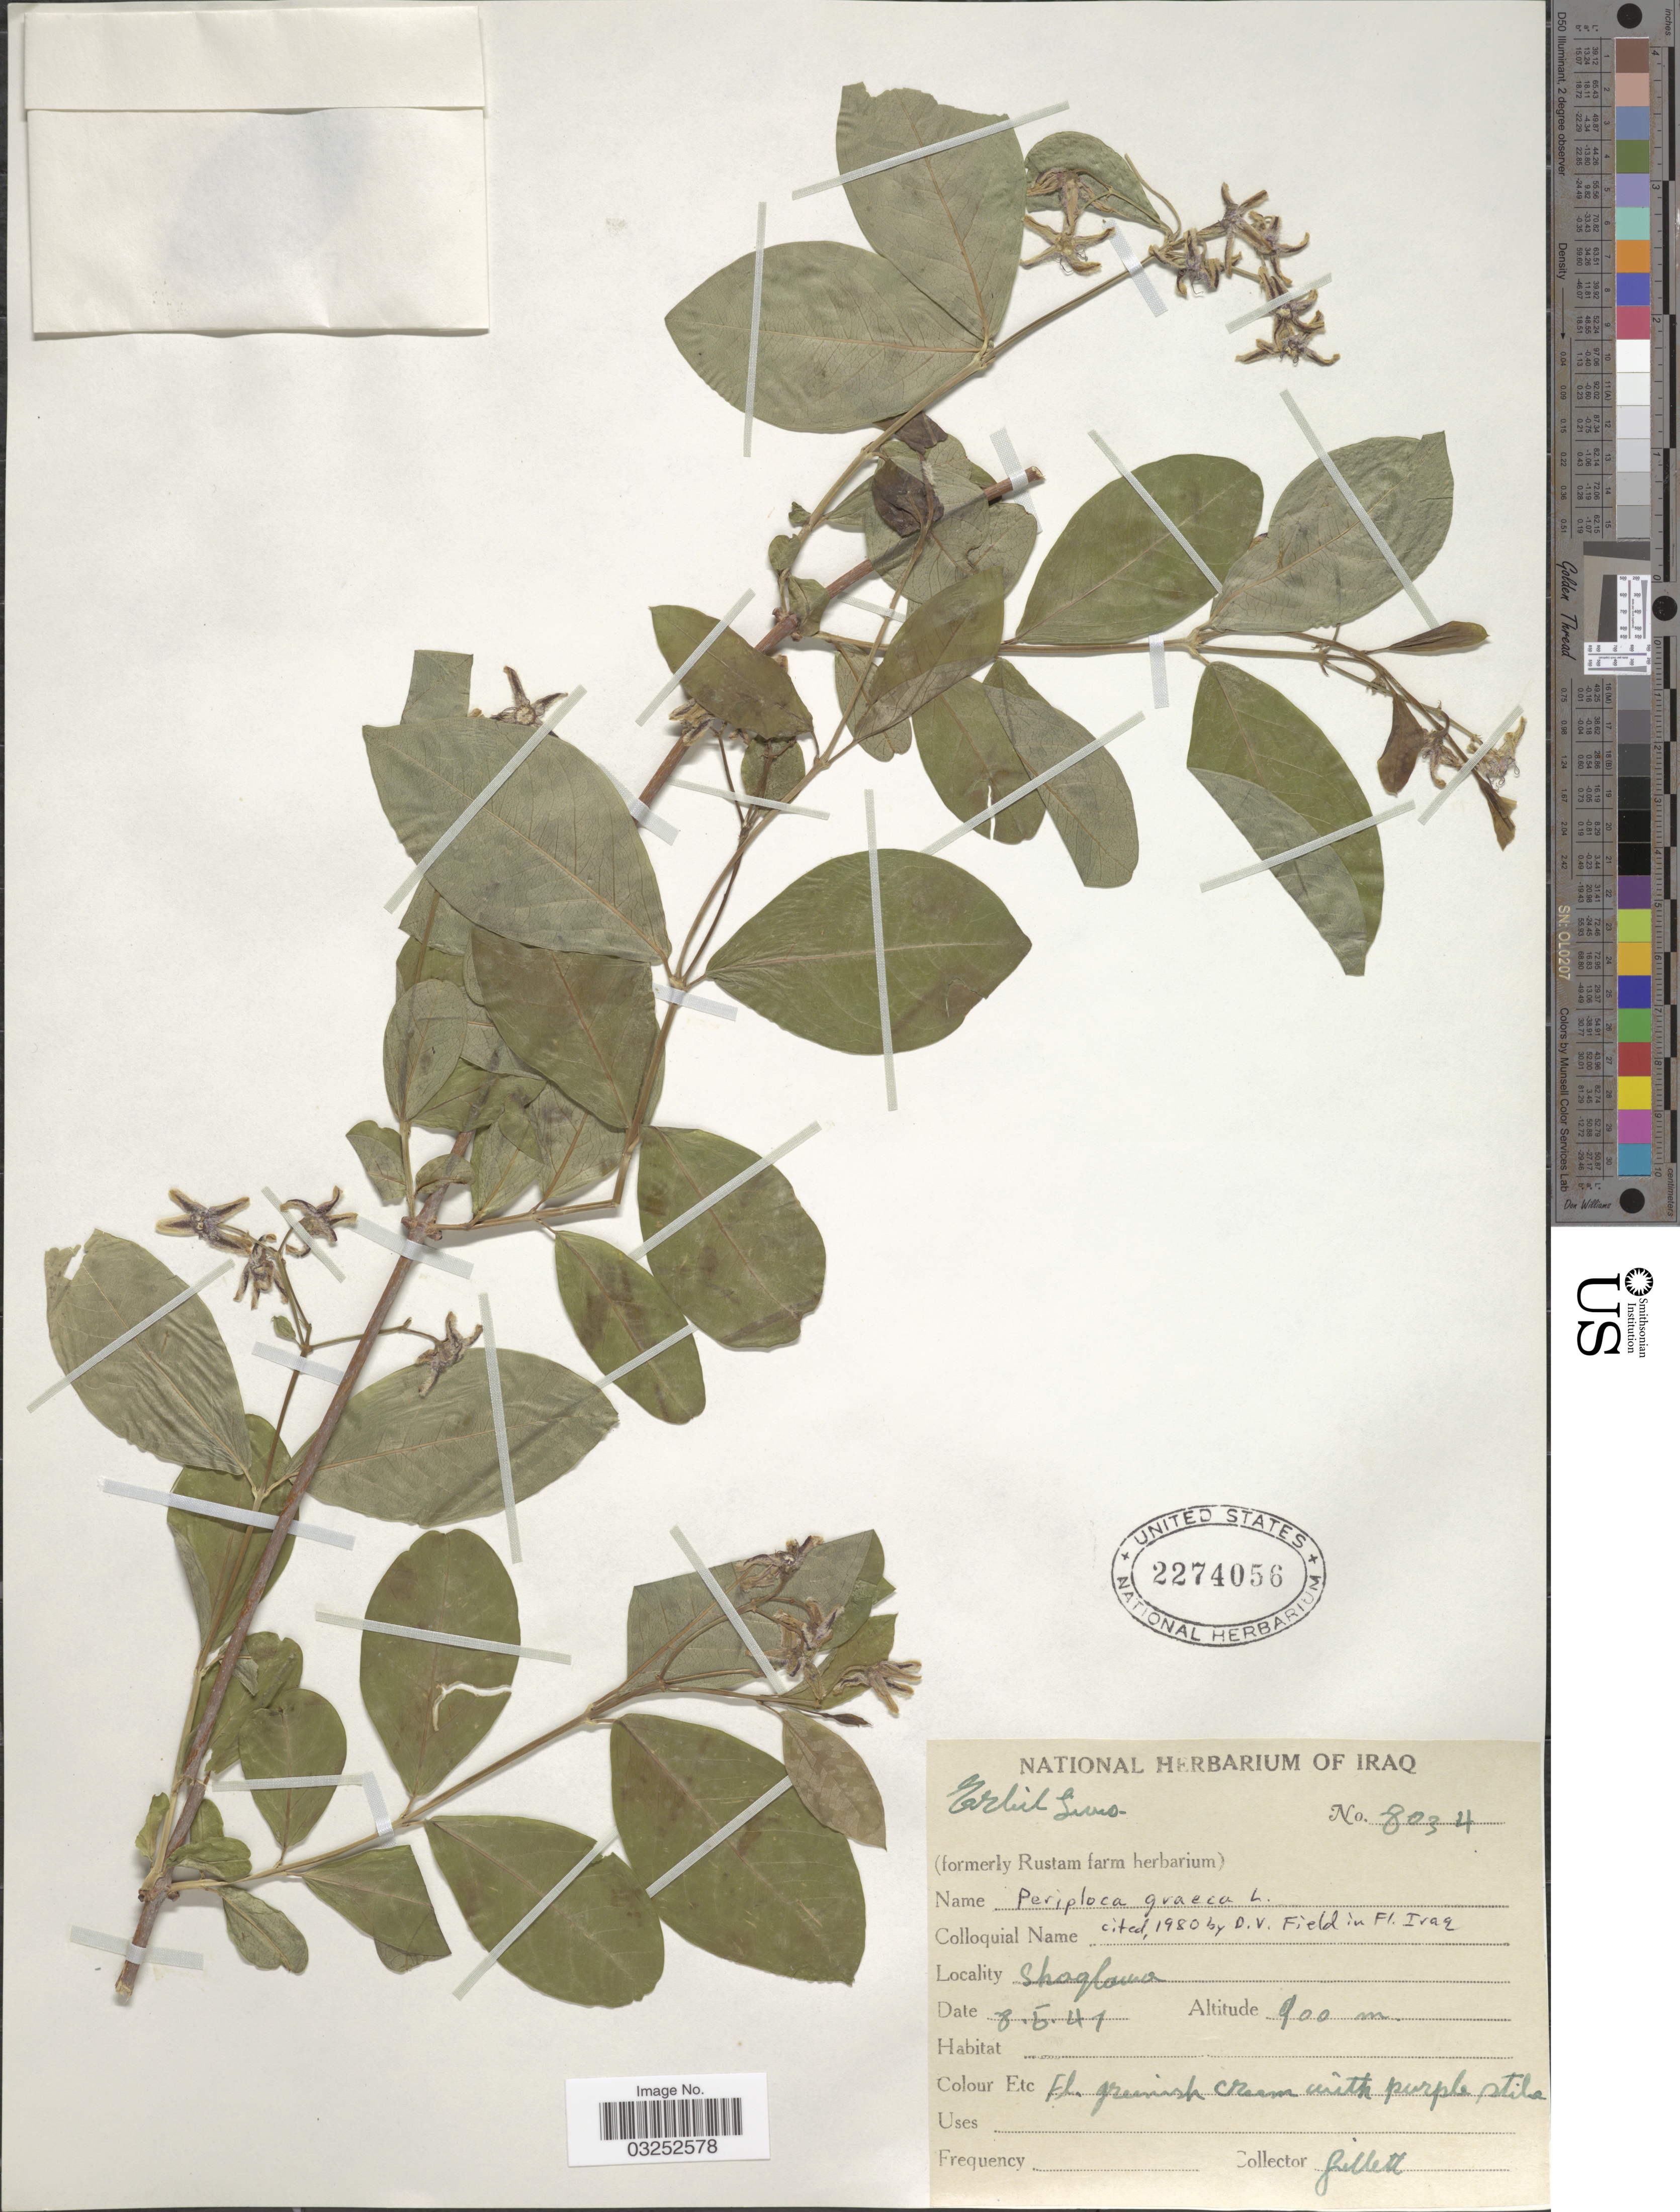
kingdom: Plantae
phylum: Tracheophyta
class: Magnoliopsida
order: Gentianales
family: Apocynaceae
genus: Periploca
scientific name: Periploca graeca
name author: L.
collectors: Gillett, --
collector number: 8034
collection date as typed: Transcribed d/m/y: 8/5/41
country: Iraq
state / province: Arbīl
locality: Erbil liwa. Shaqlawa.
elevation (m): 900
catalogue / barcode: US 2274056